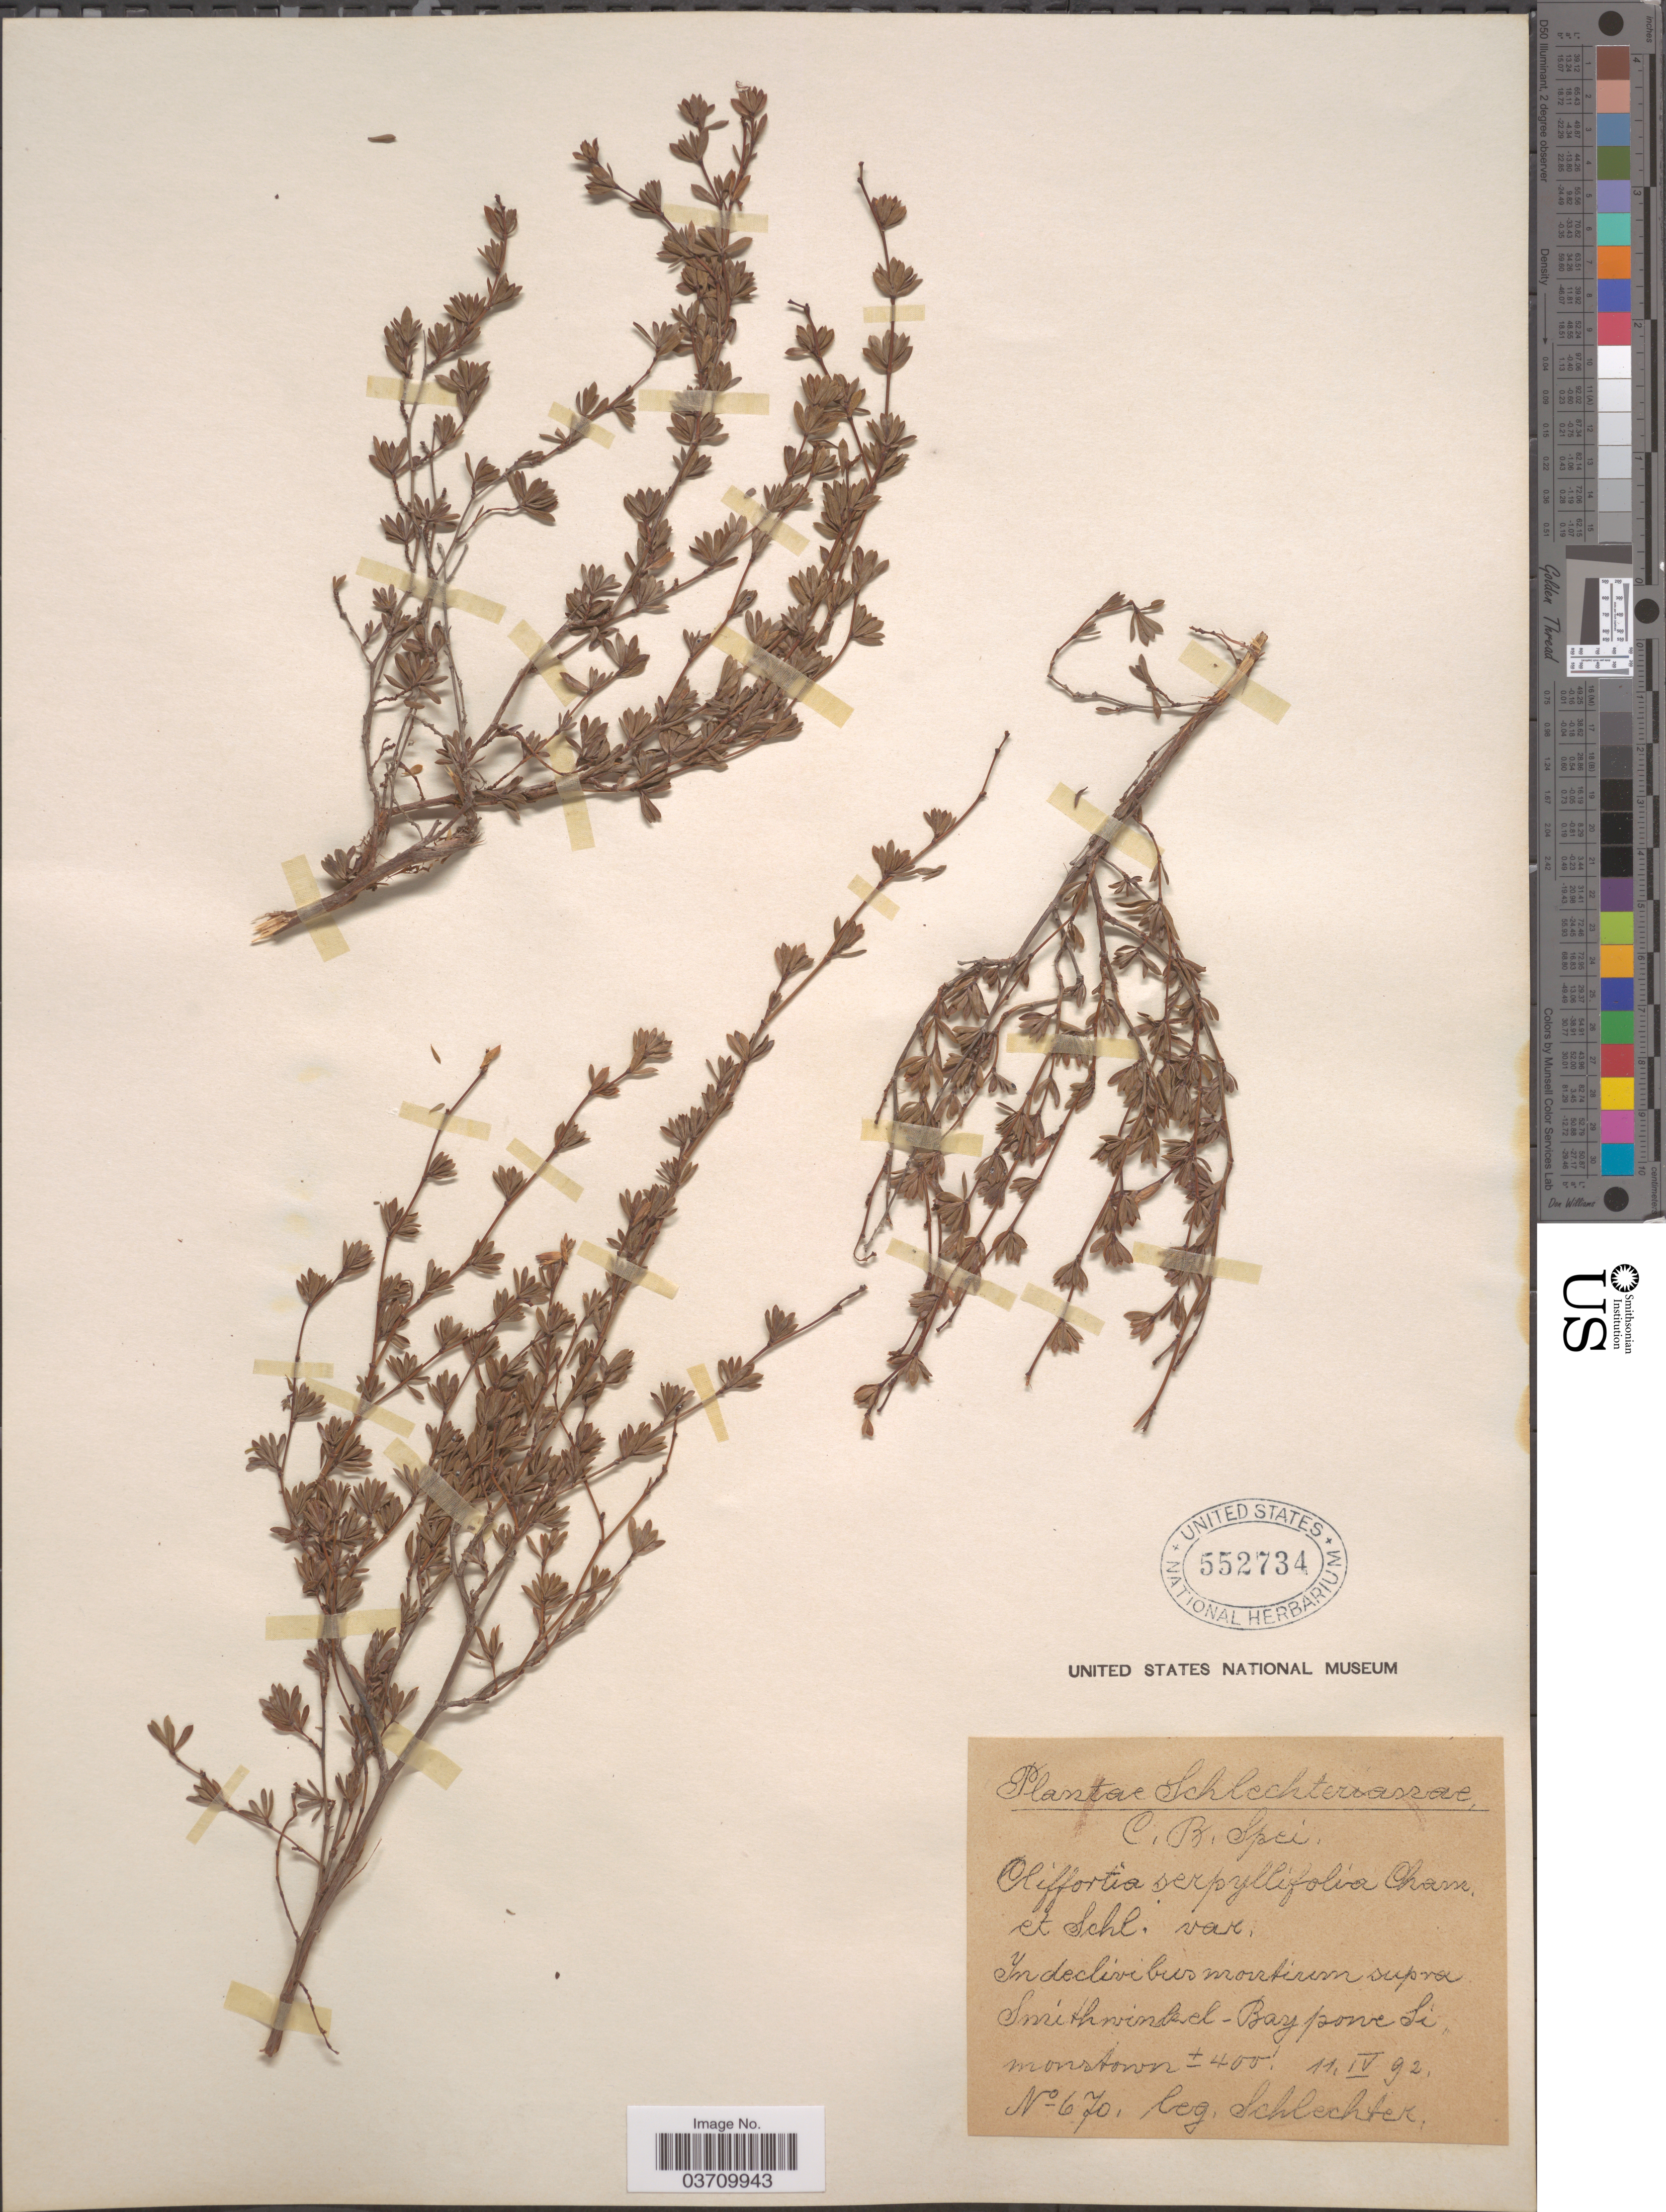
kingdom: Plantae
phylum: Tracheophyta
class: Magnoliopsida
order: Rosales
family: Rosaceae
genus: Cliffortia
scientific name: Cliffortia serpyllifolia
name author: Cham. & Schltdl.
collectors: Schlechter, --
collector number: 670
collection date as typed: Transcribed d/m/y: 11/4/92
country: South Africa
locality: C. B. Spei. Supra Smithwinkel-Bay pone Simonstown.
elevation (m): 122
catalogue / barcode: US 552734